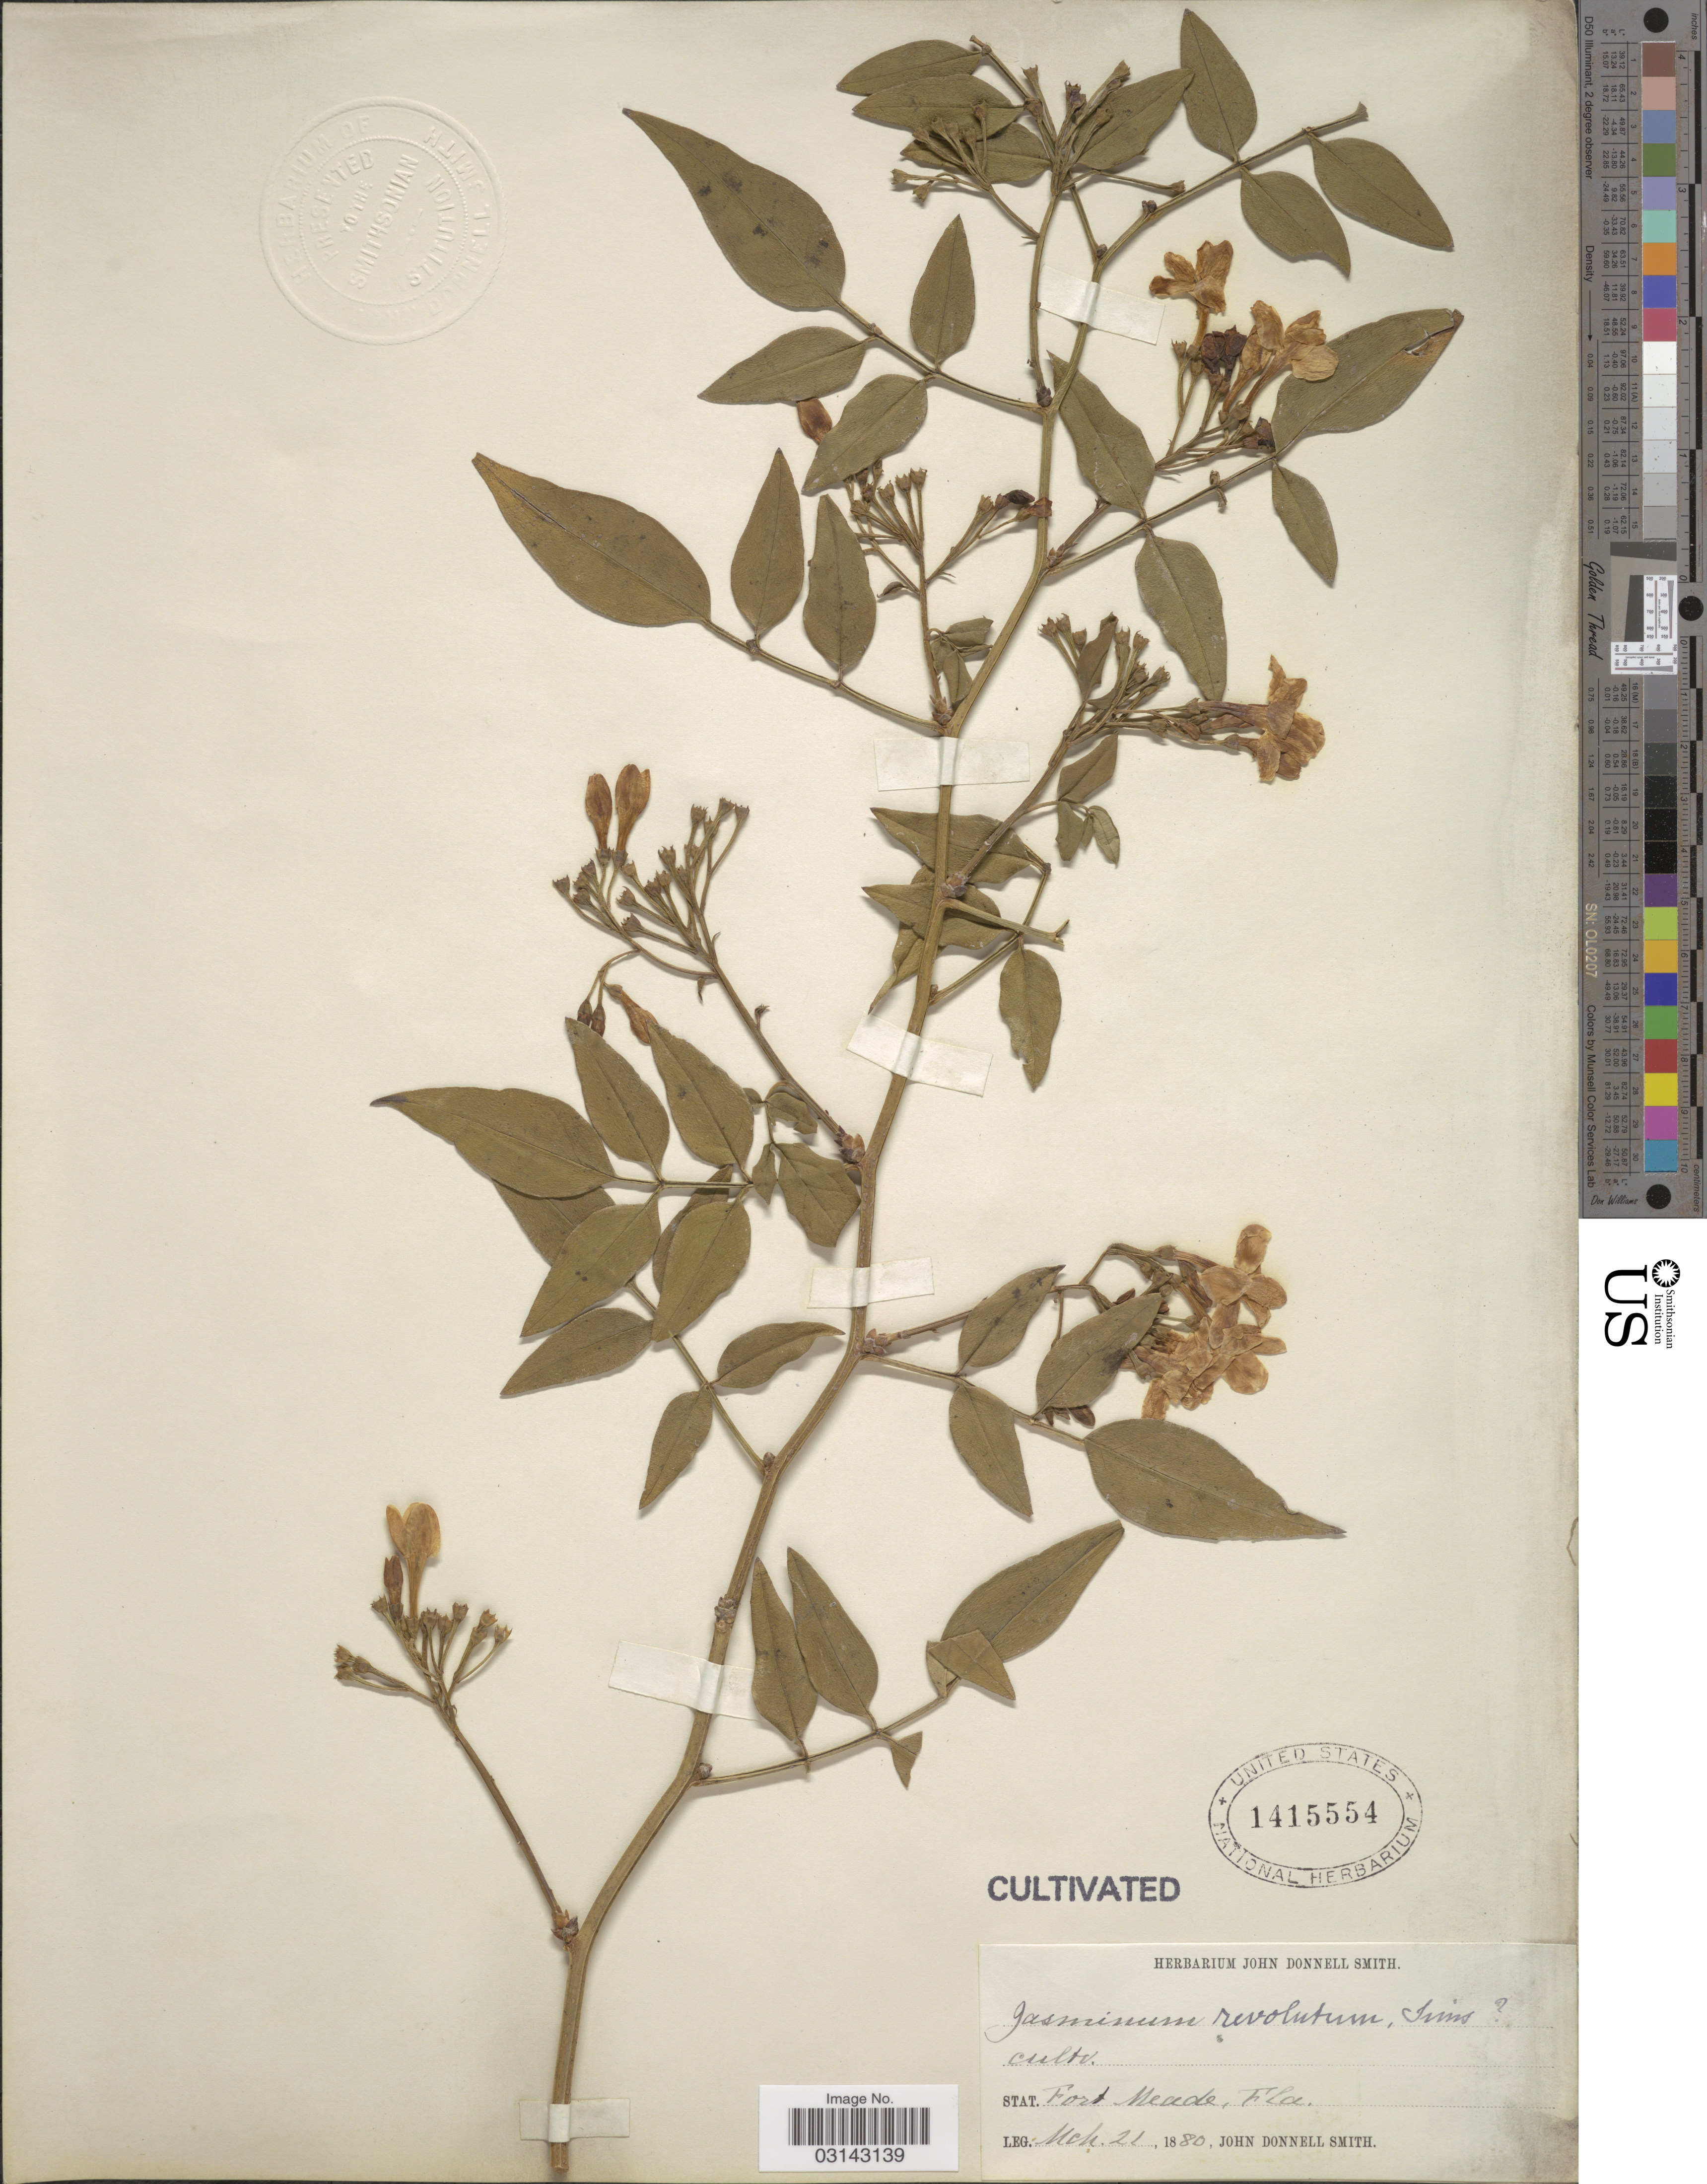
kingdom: Plantae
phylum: Tracheophyta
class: Magnoliopsida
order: Lamiales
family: Oleaceae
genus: Jasminum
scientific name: Jasminum humile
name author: L.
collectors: J. Donnell Smith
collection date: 1880-03-21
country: United States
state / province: Florida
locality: Stat. Fort. Meade, Fla.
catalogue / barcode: US 1415554